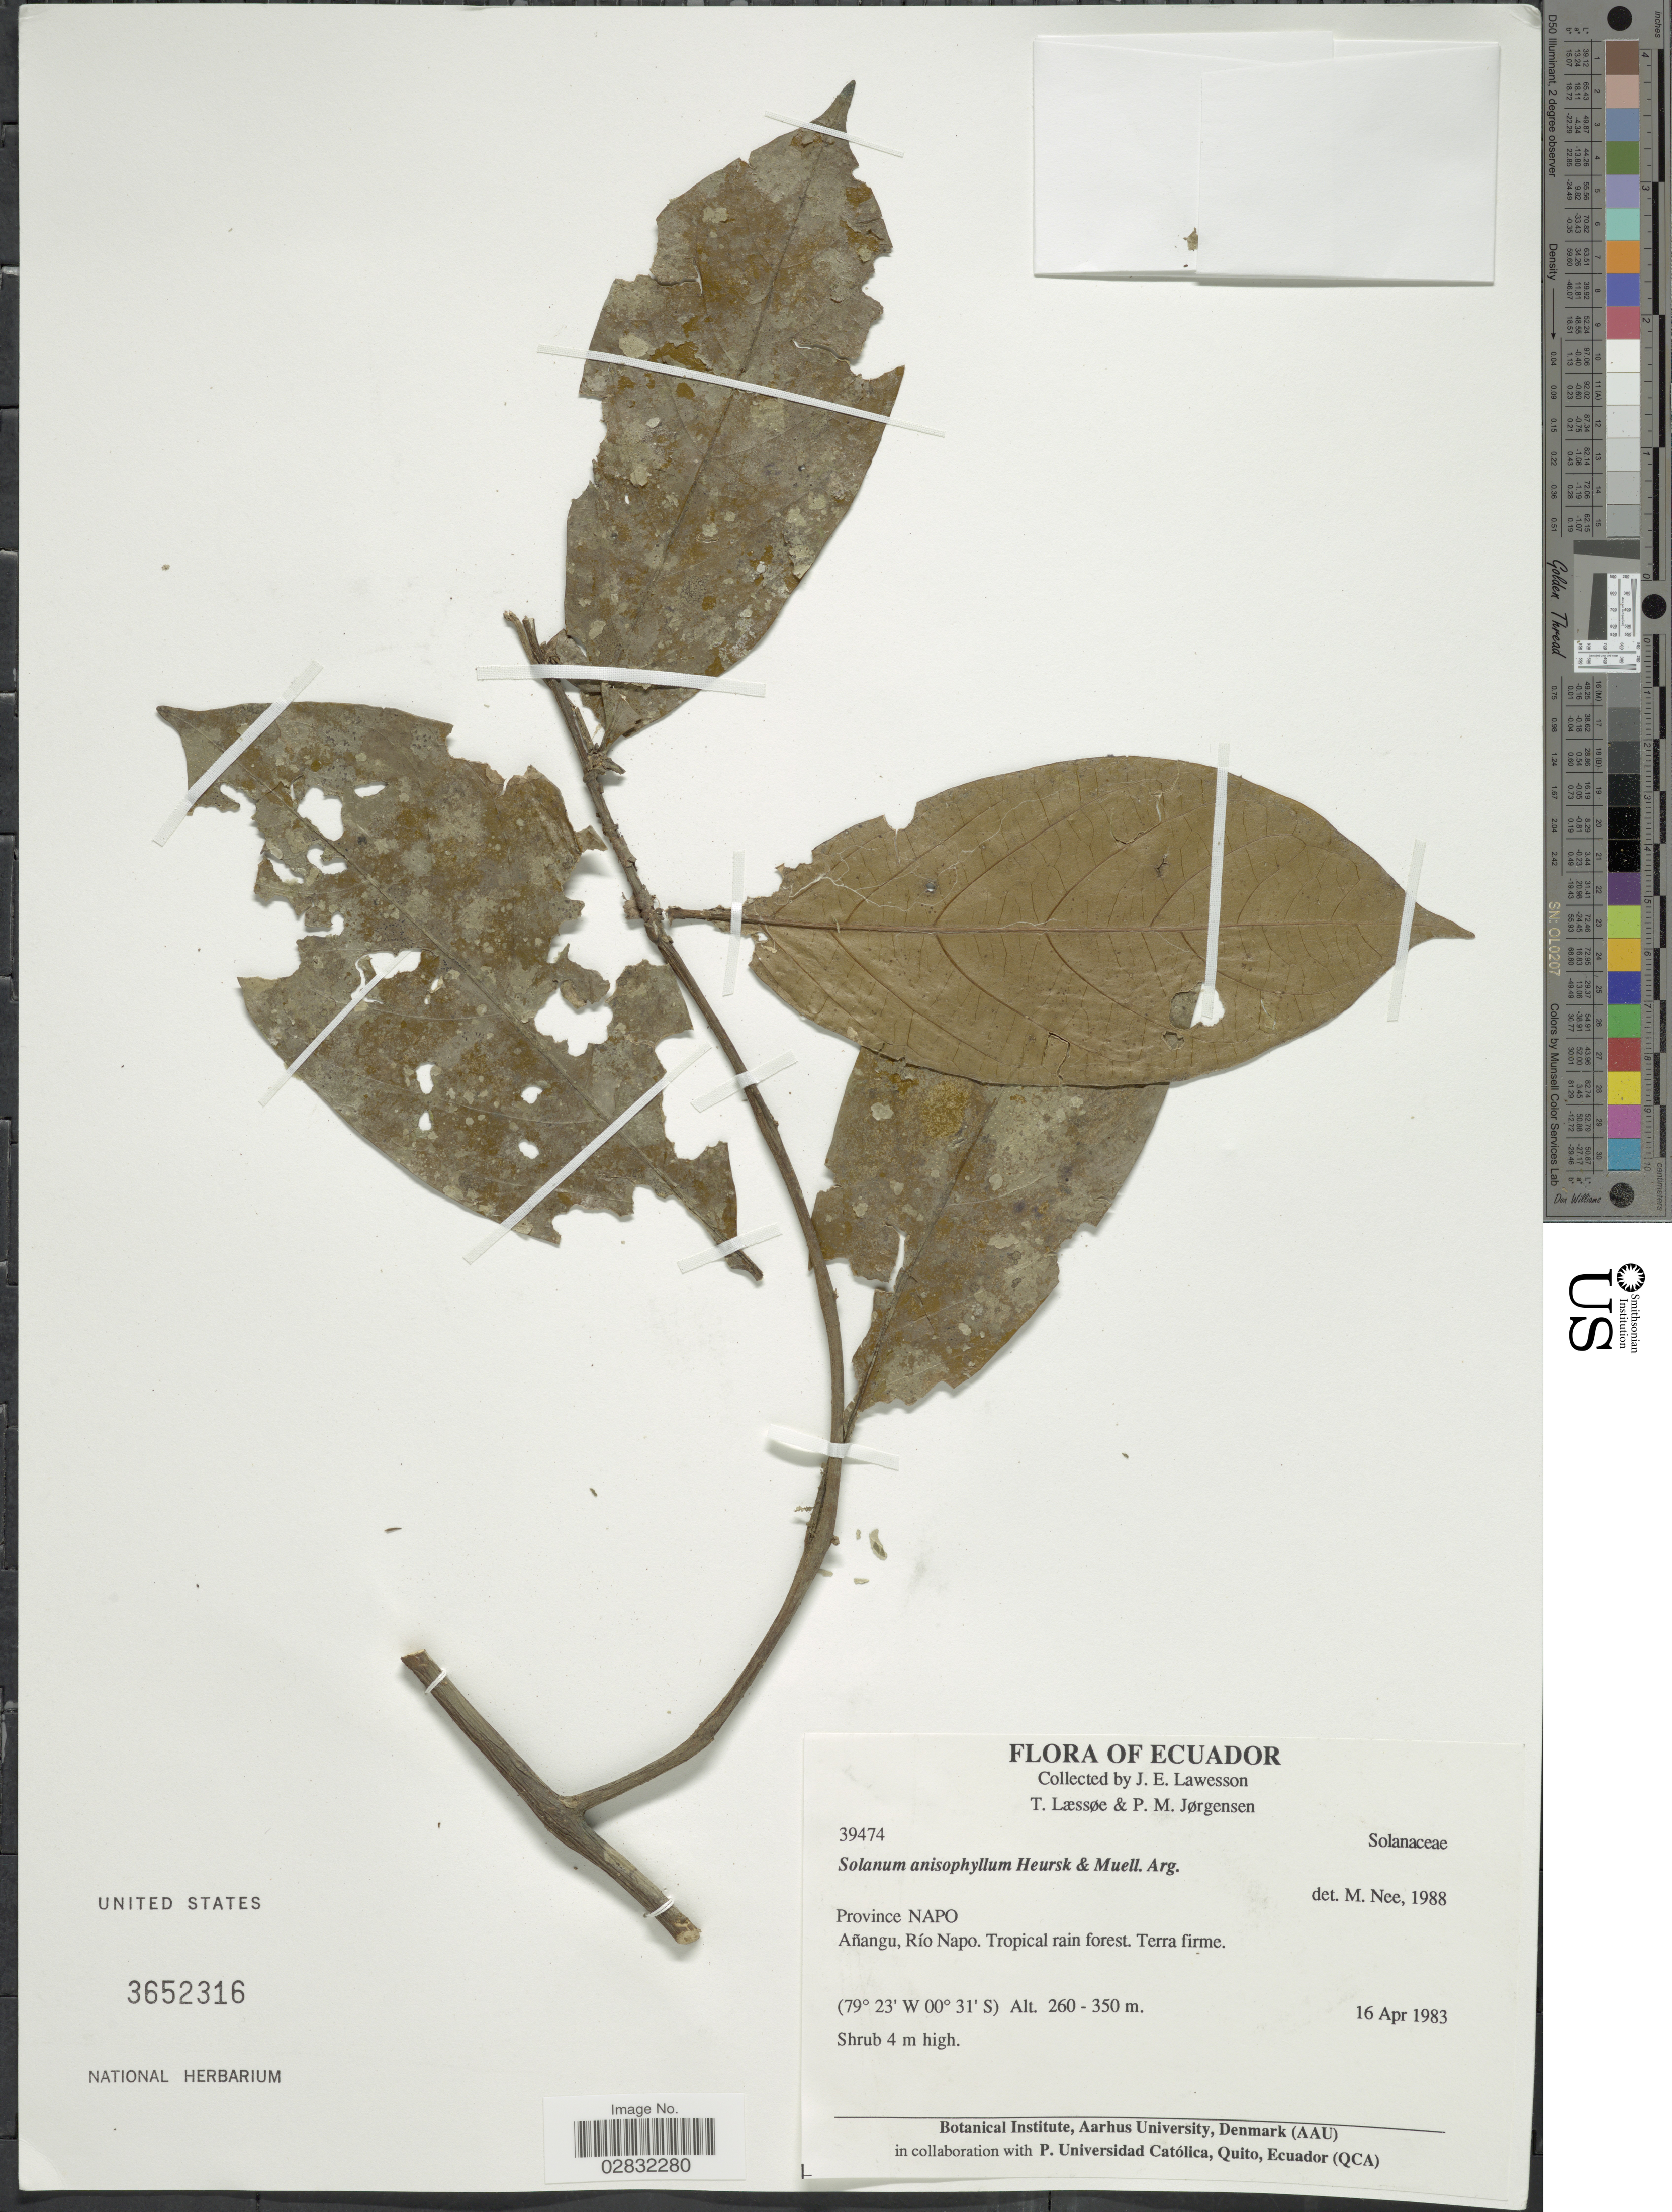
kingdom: Plantae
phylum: Tracheophyta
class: Magnoliopsida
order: Solanales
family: Solanaceae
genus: Solanum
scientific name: Solanum anisophyllum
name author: Elmer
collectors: J. Lawesson, T. Laessøe & P. Jørgensen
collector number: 39474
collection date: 1983-04-16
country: Ecuador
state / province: Napo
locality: Province Napo, Añangu, Río Napo, Tropical rain forest.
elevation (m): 260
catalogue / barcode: US 3652316